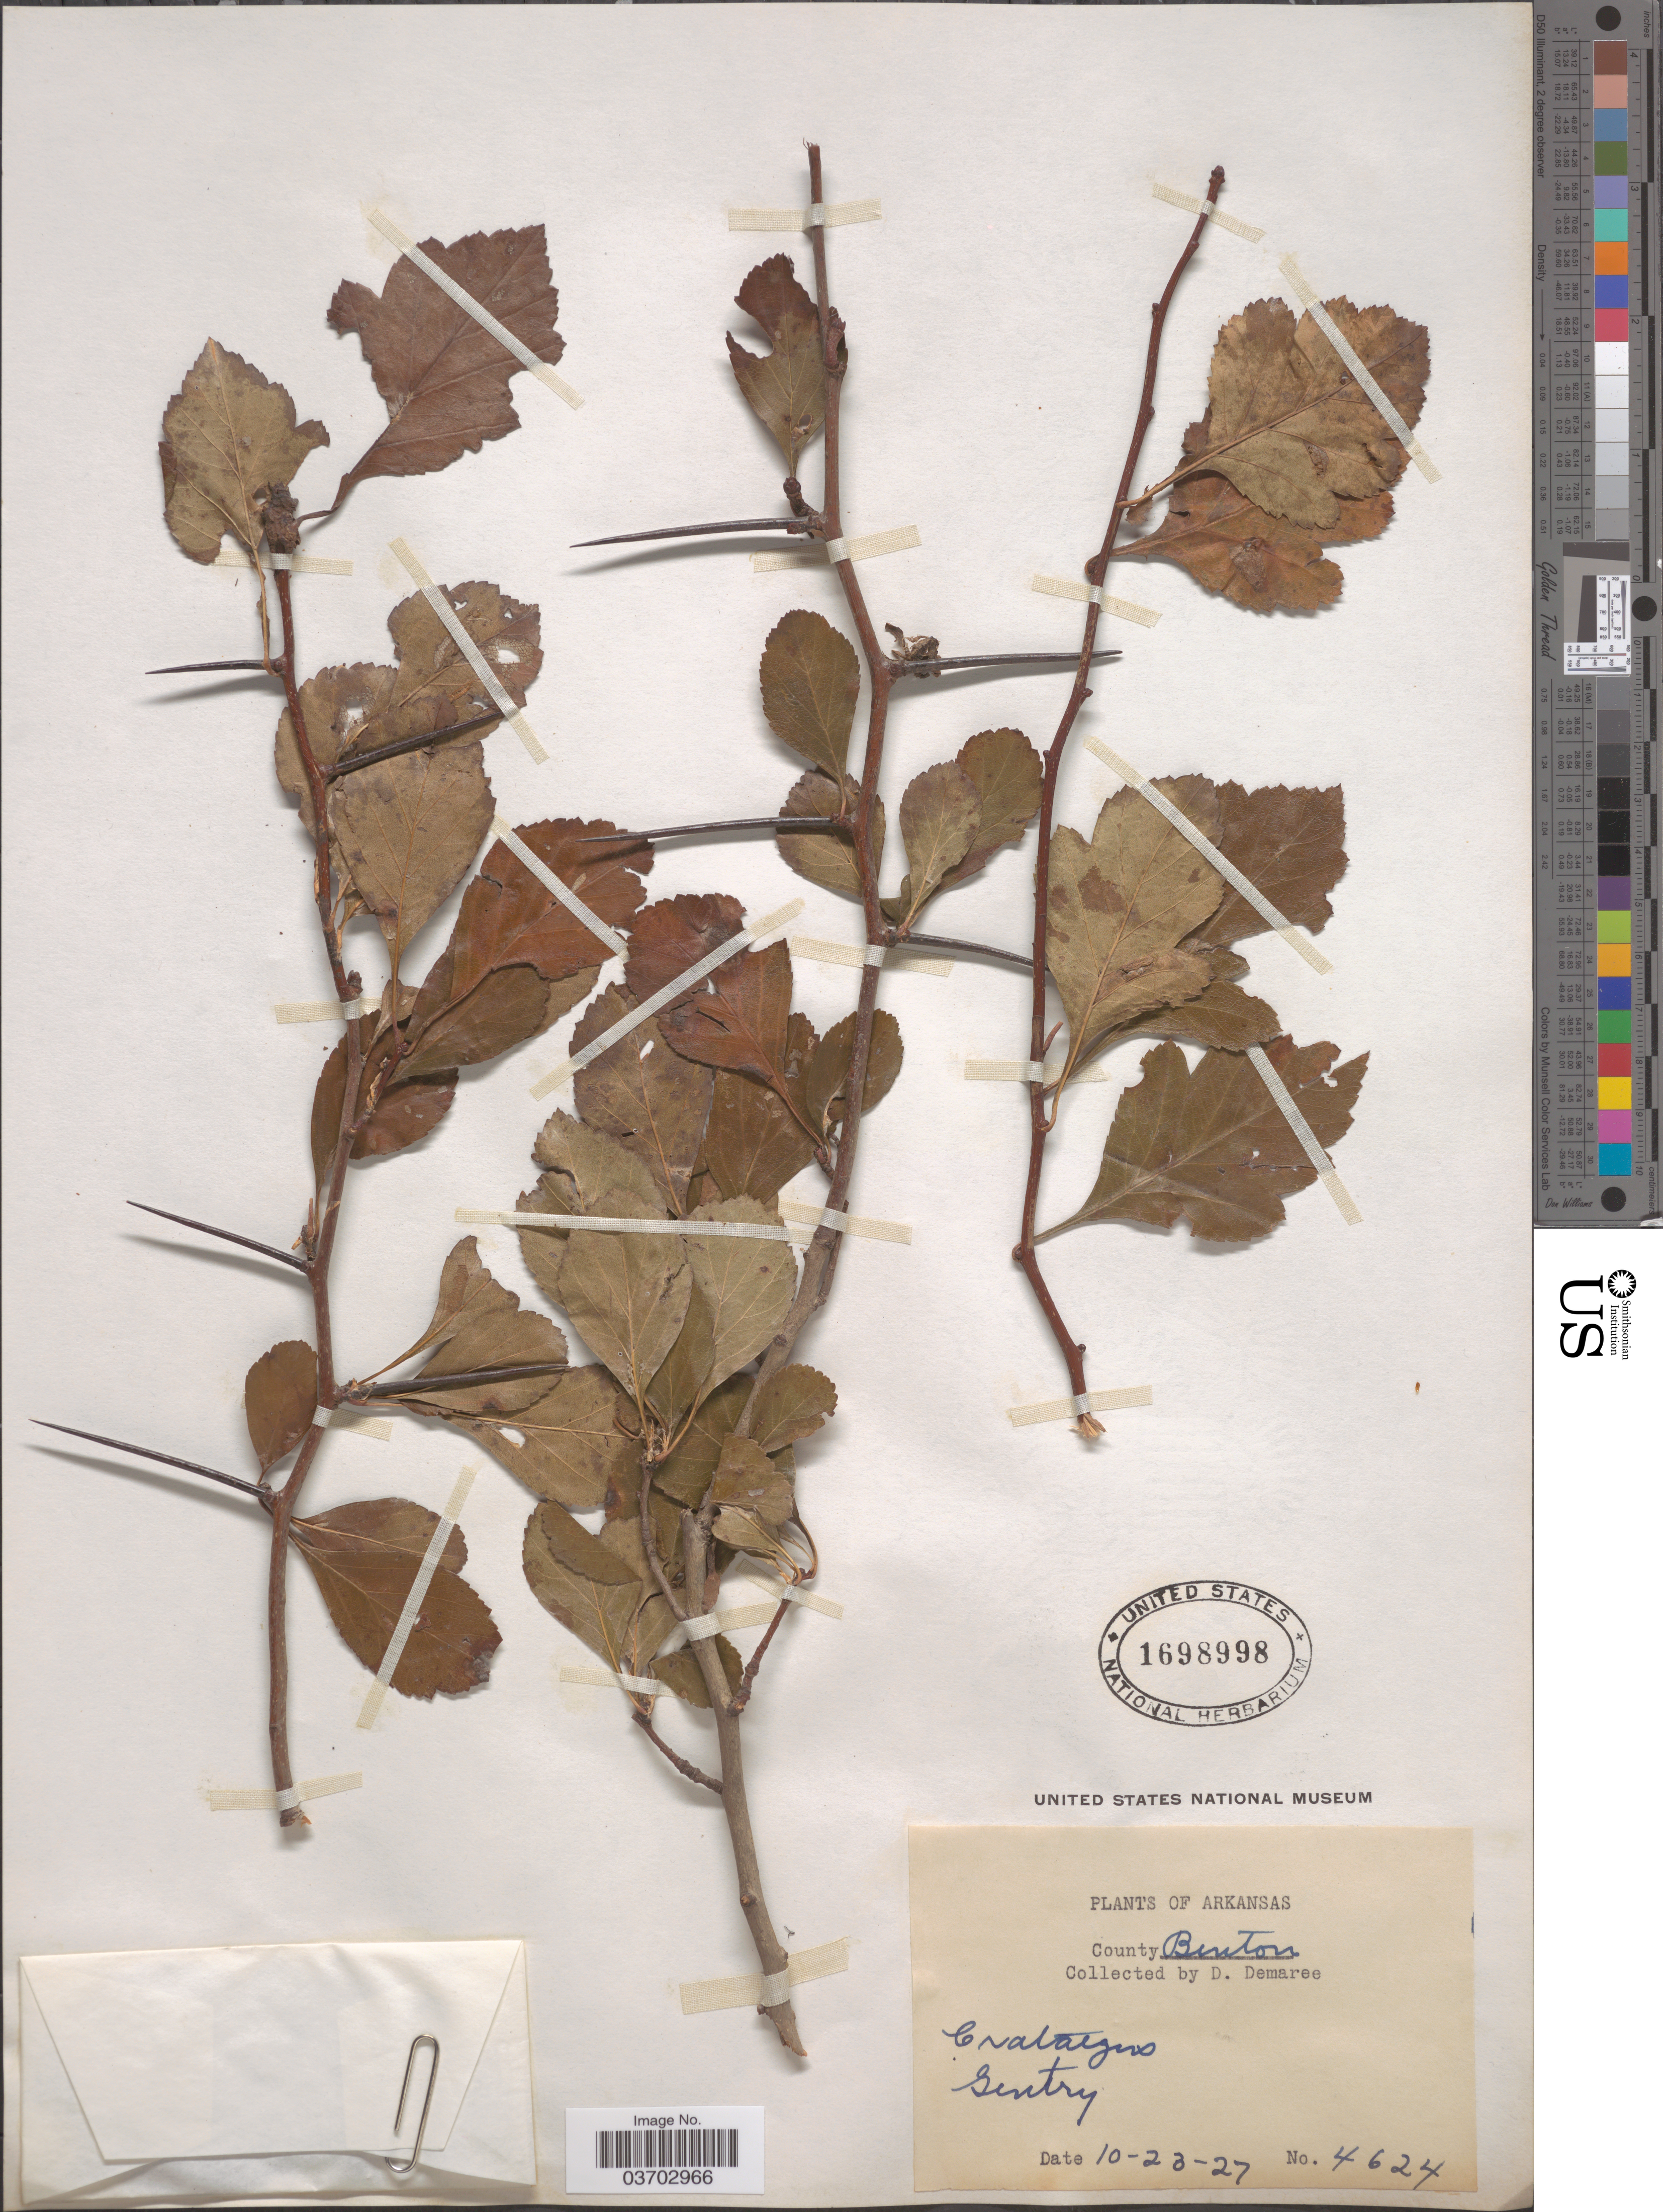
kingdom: Plantae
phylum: Tracheophyta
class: Magnoliopsida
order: Rosales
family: Rosaceae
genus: Crataegus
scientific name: Crataegus sp.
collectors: D. Demaree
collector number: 4624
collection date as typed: Transcribed d/m/y: 23/10/27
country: United States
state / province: Arkansas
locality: County Benton. Gentry.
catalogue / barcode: US 1698998